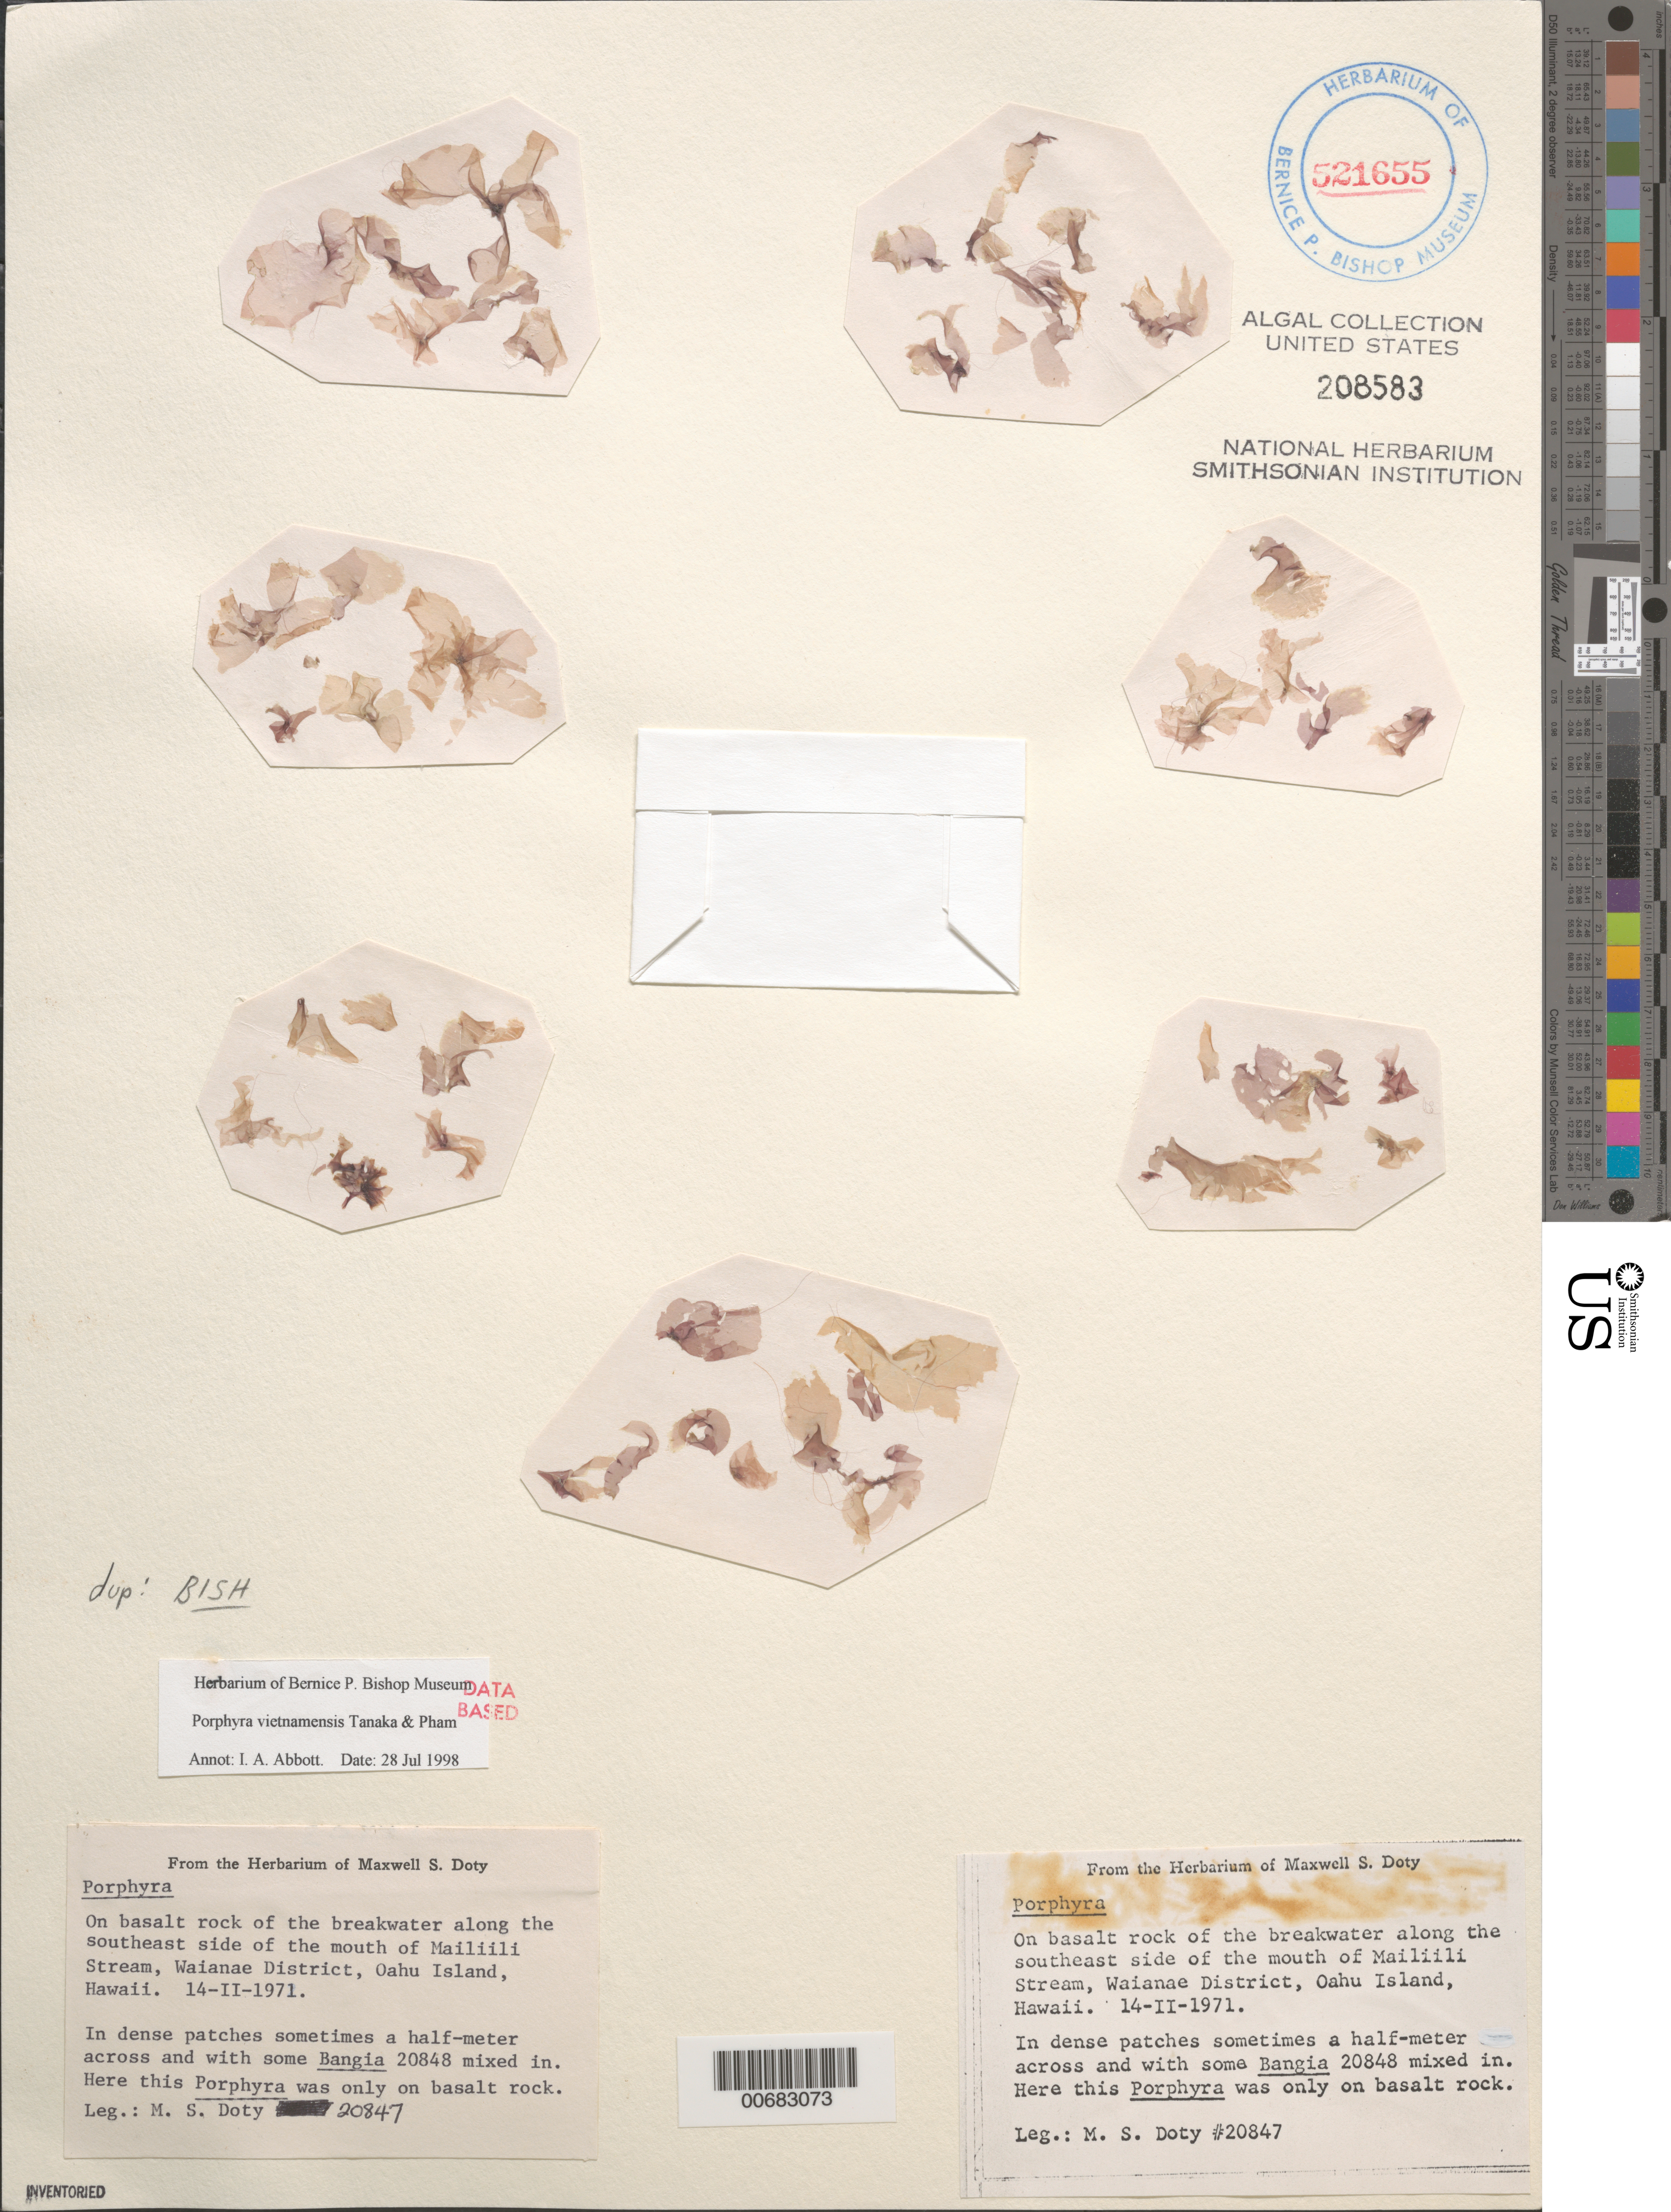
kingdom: Plantae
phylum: Rhodophyta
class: Bangiophyceae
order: Bangiales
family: Bangiaceae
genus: Porphyra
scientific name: Porphyra vietnamensis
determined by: Abbott, Isabella A.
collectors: M. S. Doty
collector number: MSD 20847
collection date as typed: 14 Feb 1971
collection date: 1971-02-14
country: United States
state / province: Hawaii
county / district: Honolulu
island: Oahu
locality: Mailiili Stream mouth, southeast side, Waianae District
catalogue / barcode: US 208583